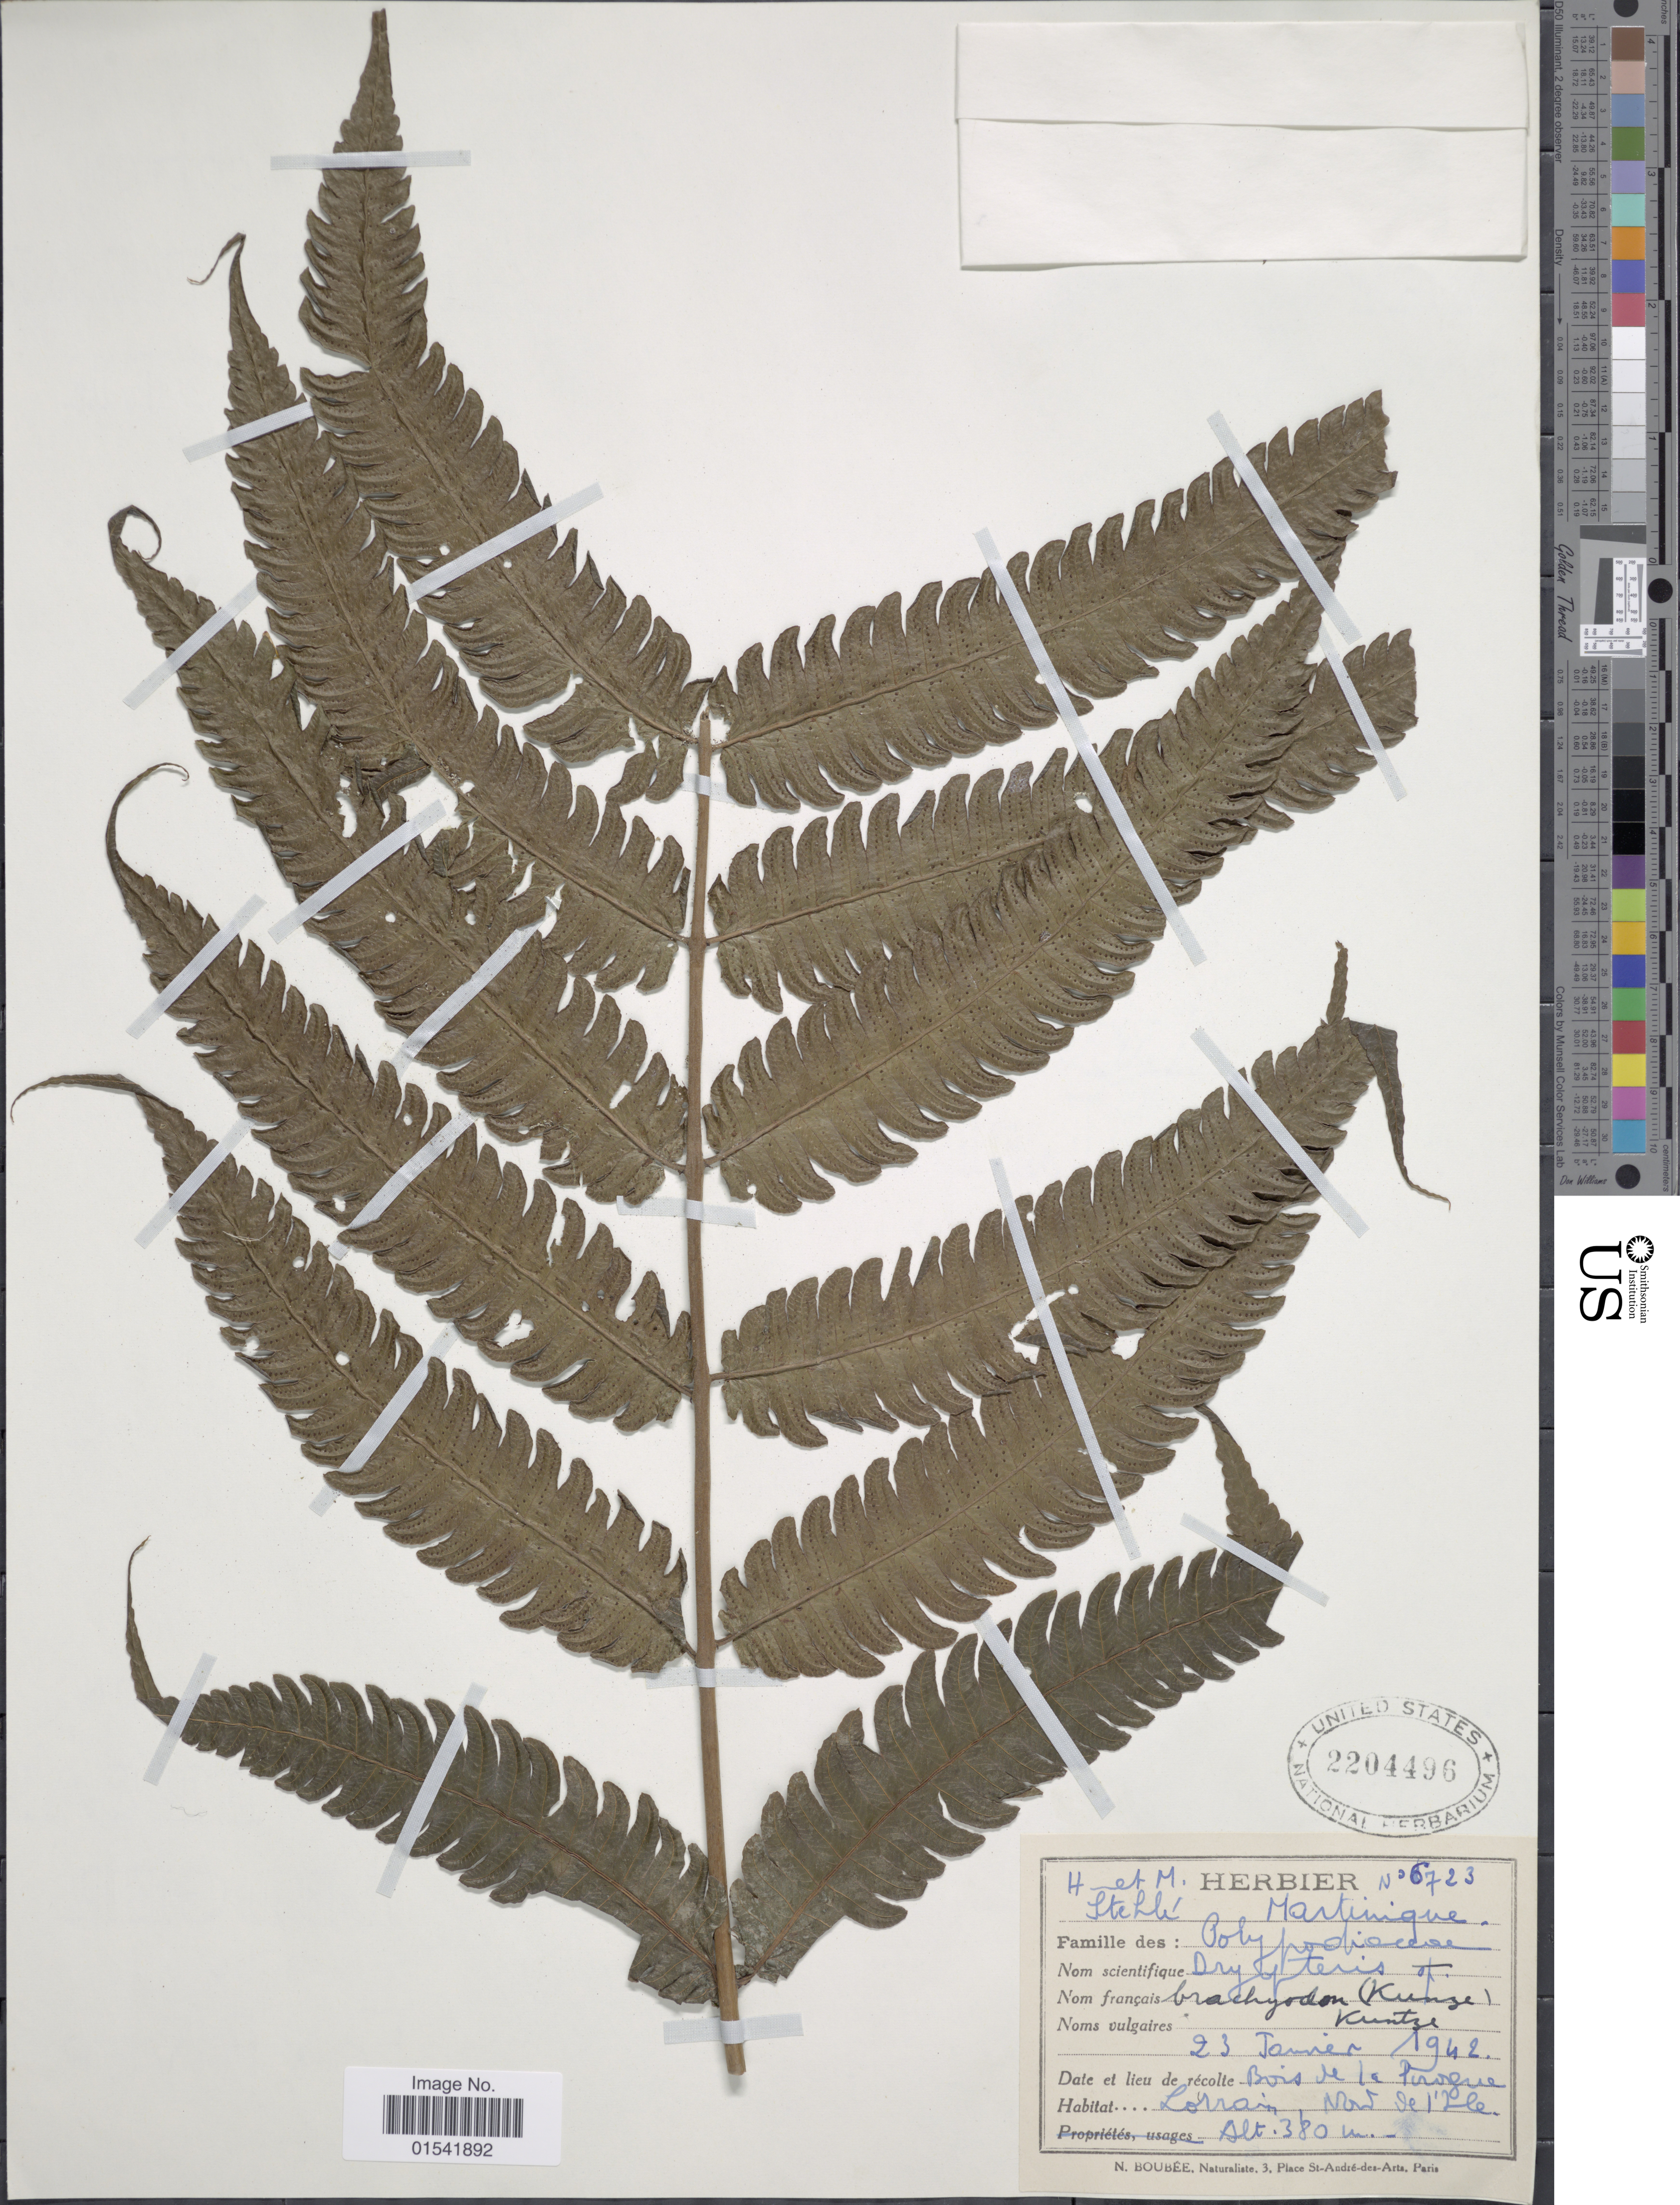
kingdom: Plantae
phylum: Tracheophyta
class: Polypodiopsida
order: Polypodiales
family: Thelypteridaceae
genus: Steiropteris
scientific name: Steiropteris glandulosa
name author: (Hook. f.) Pic. Serm.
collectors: H. Stehlé & M. Stehlé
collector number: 6723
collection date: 1942-01-23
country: Martinique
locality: Bois de la Pirogue, Lorrain, Nord de l'Ile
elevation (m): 380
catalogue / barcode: US 2204496